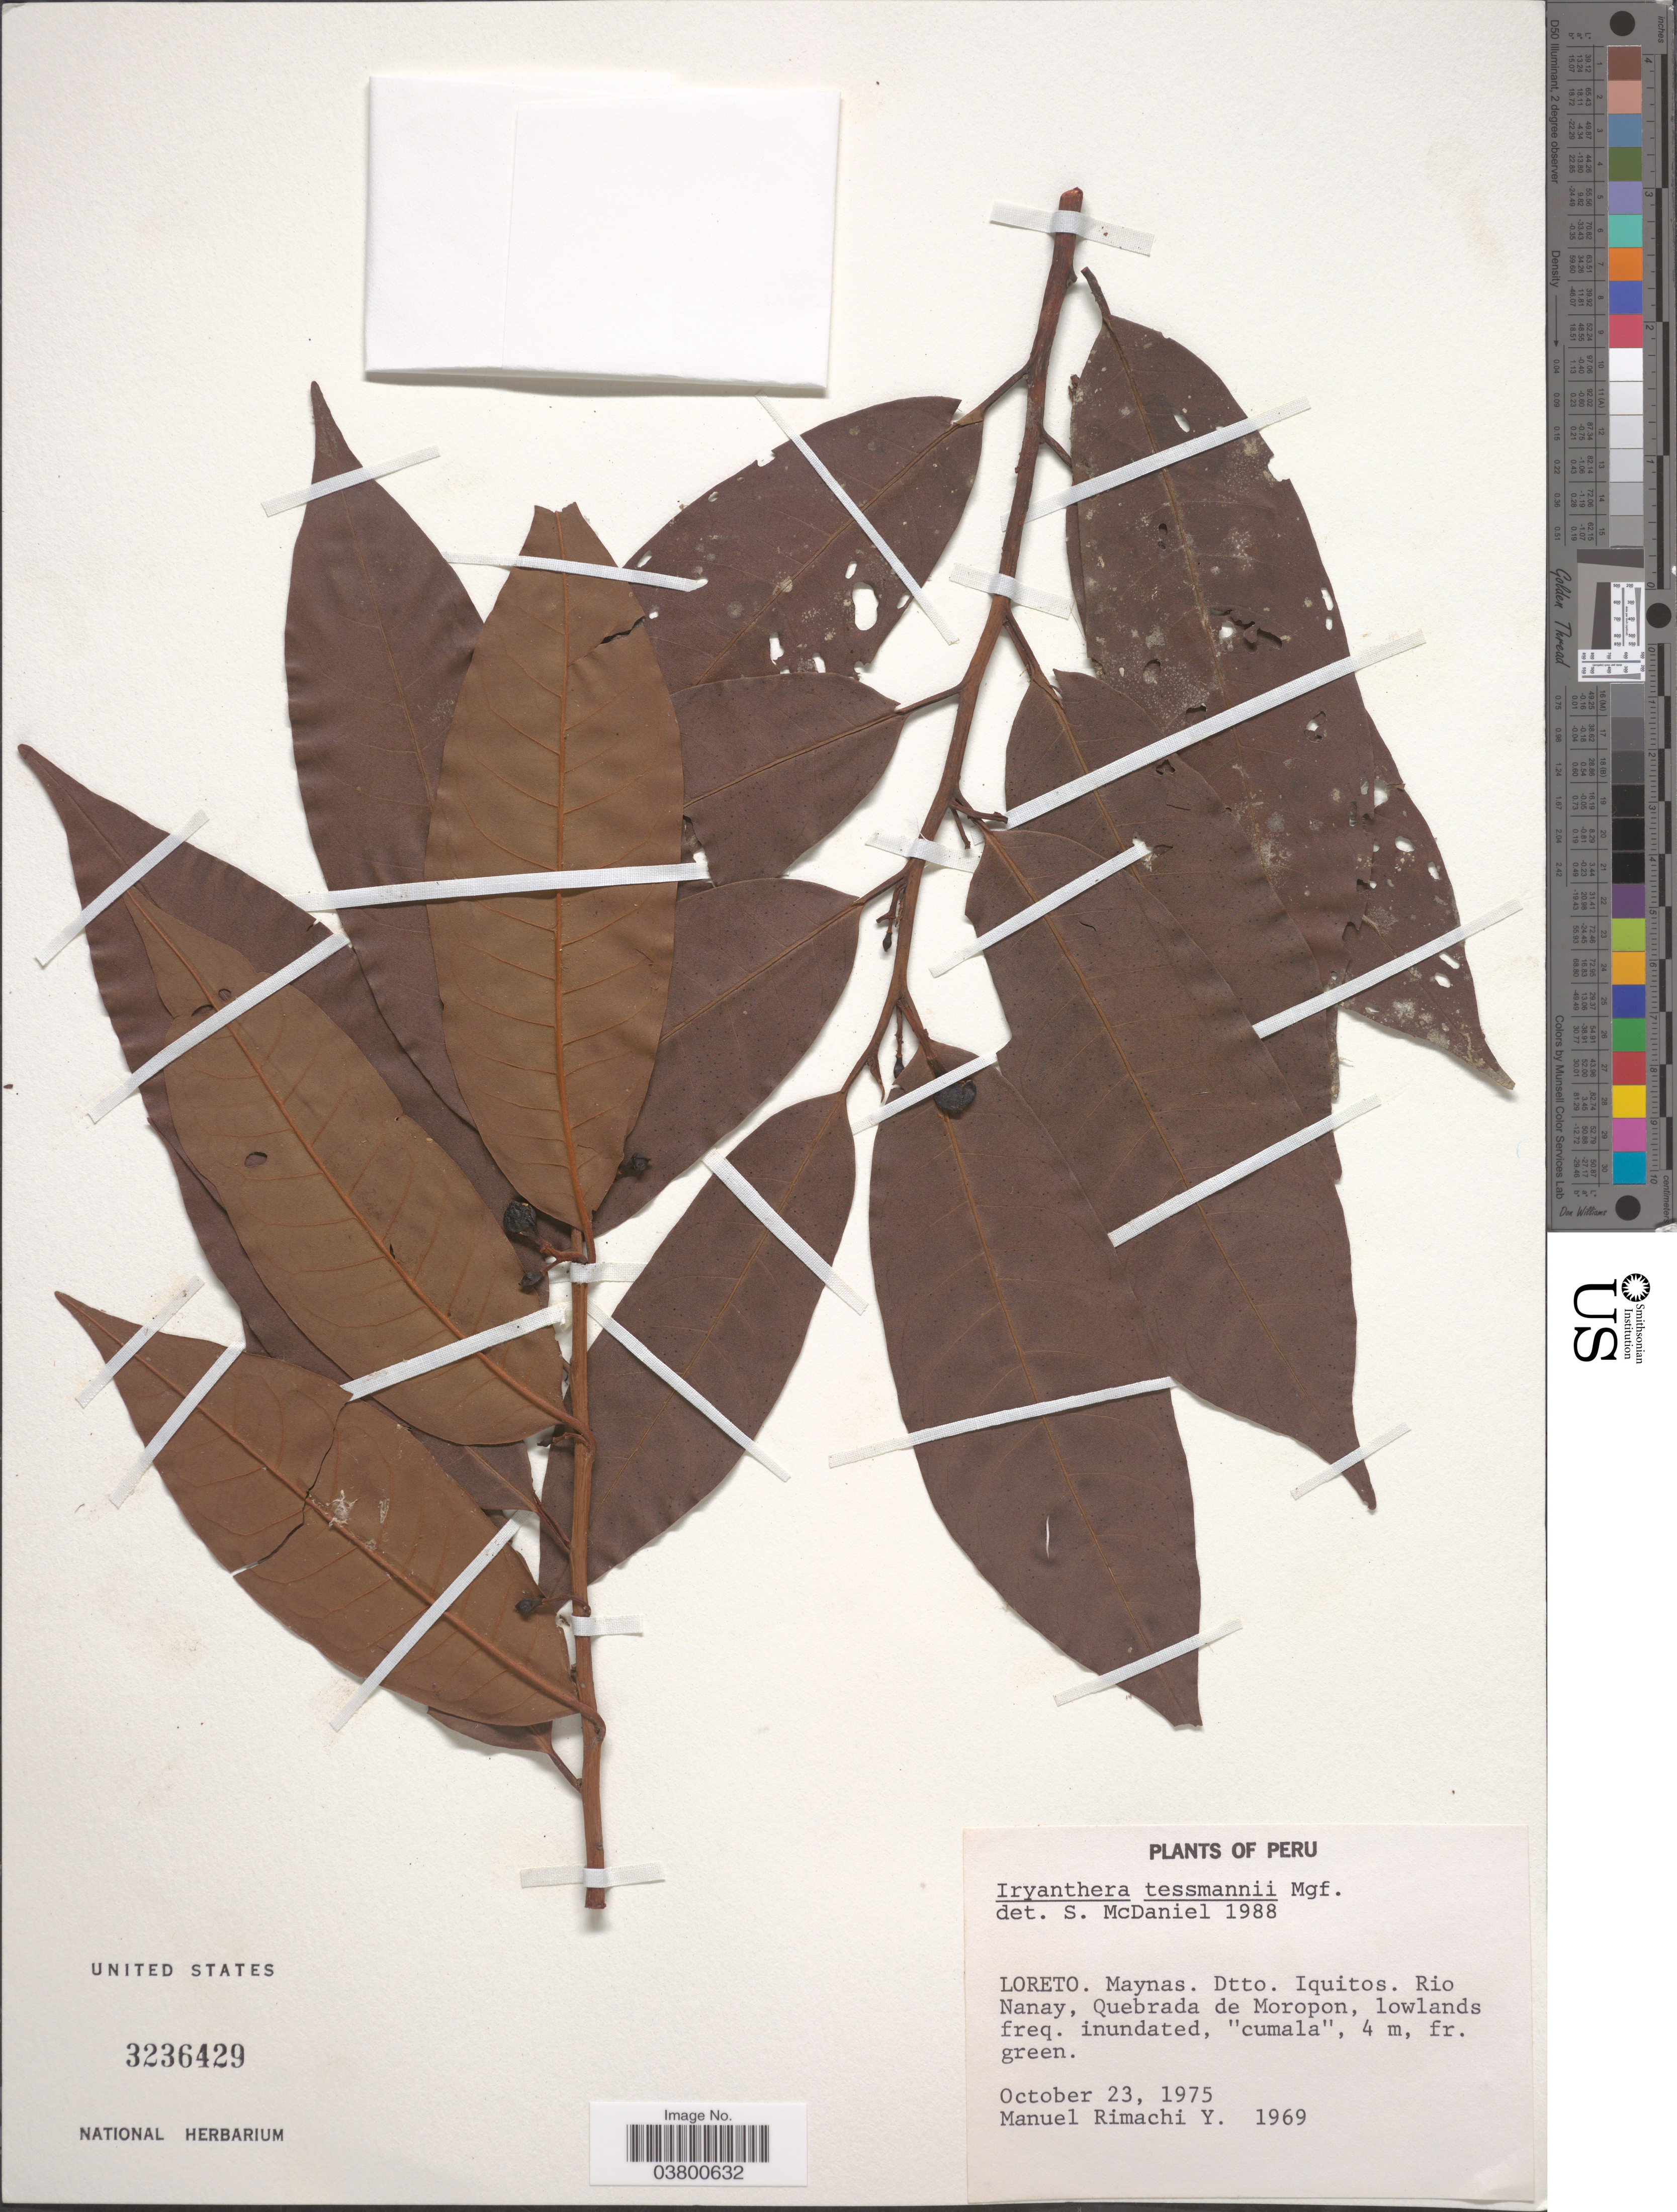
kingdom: Plantae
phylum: Tracheophyta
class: Magnoliopsida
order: Magnoliales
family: Myristicaceae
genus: Iryanthera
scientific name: Iryanthera tessmannii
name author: Markgr.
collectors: M. Rimachi Y.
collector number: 1969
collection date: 1975-10-23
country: Peru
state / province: Loreto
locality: Maynas. Dtto. Iquitos. Rio Nanay, Quebrada de Moropon.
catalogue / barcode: US 3236429